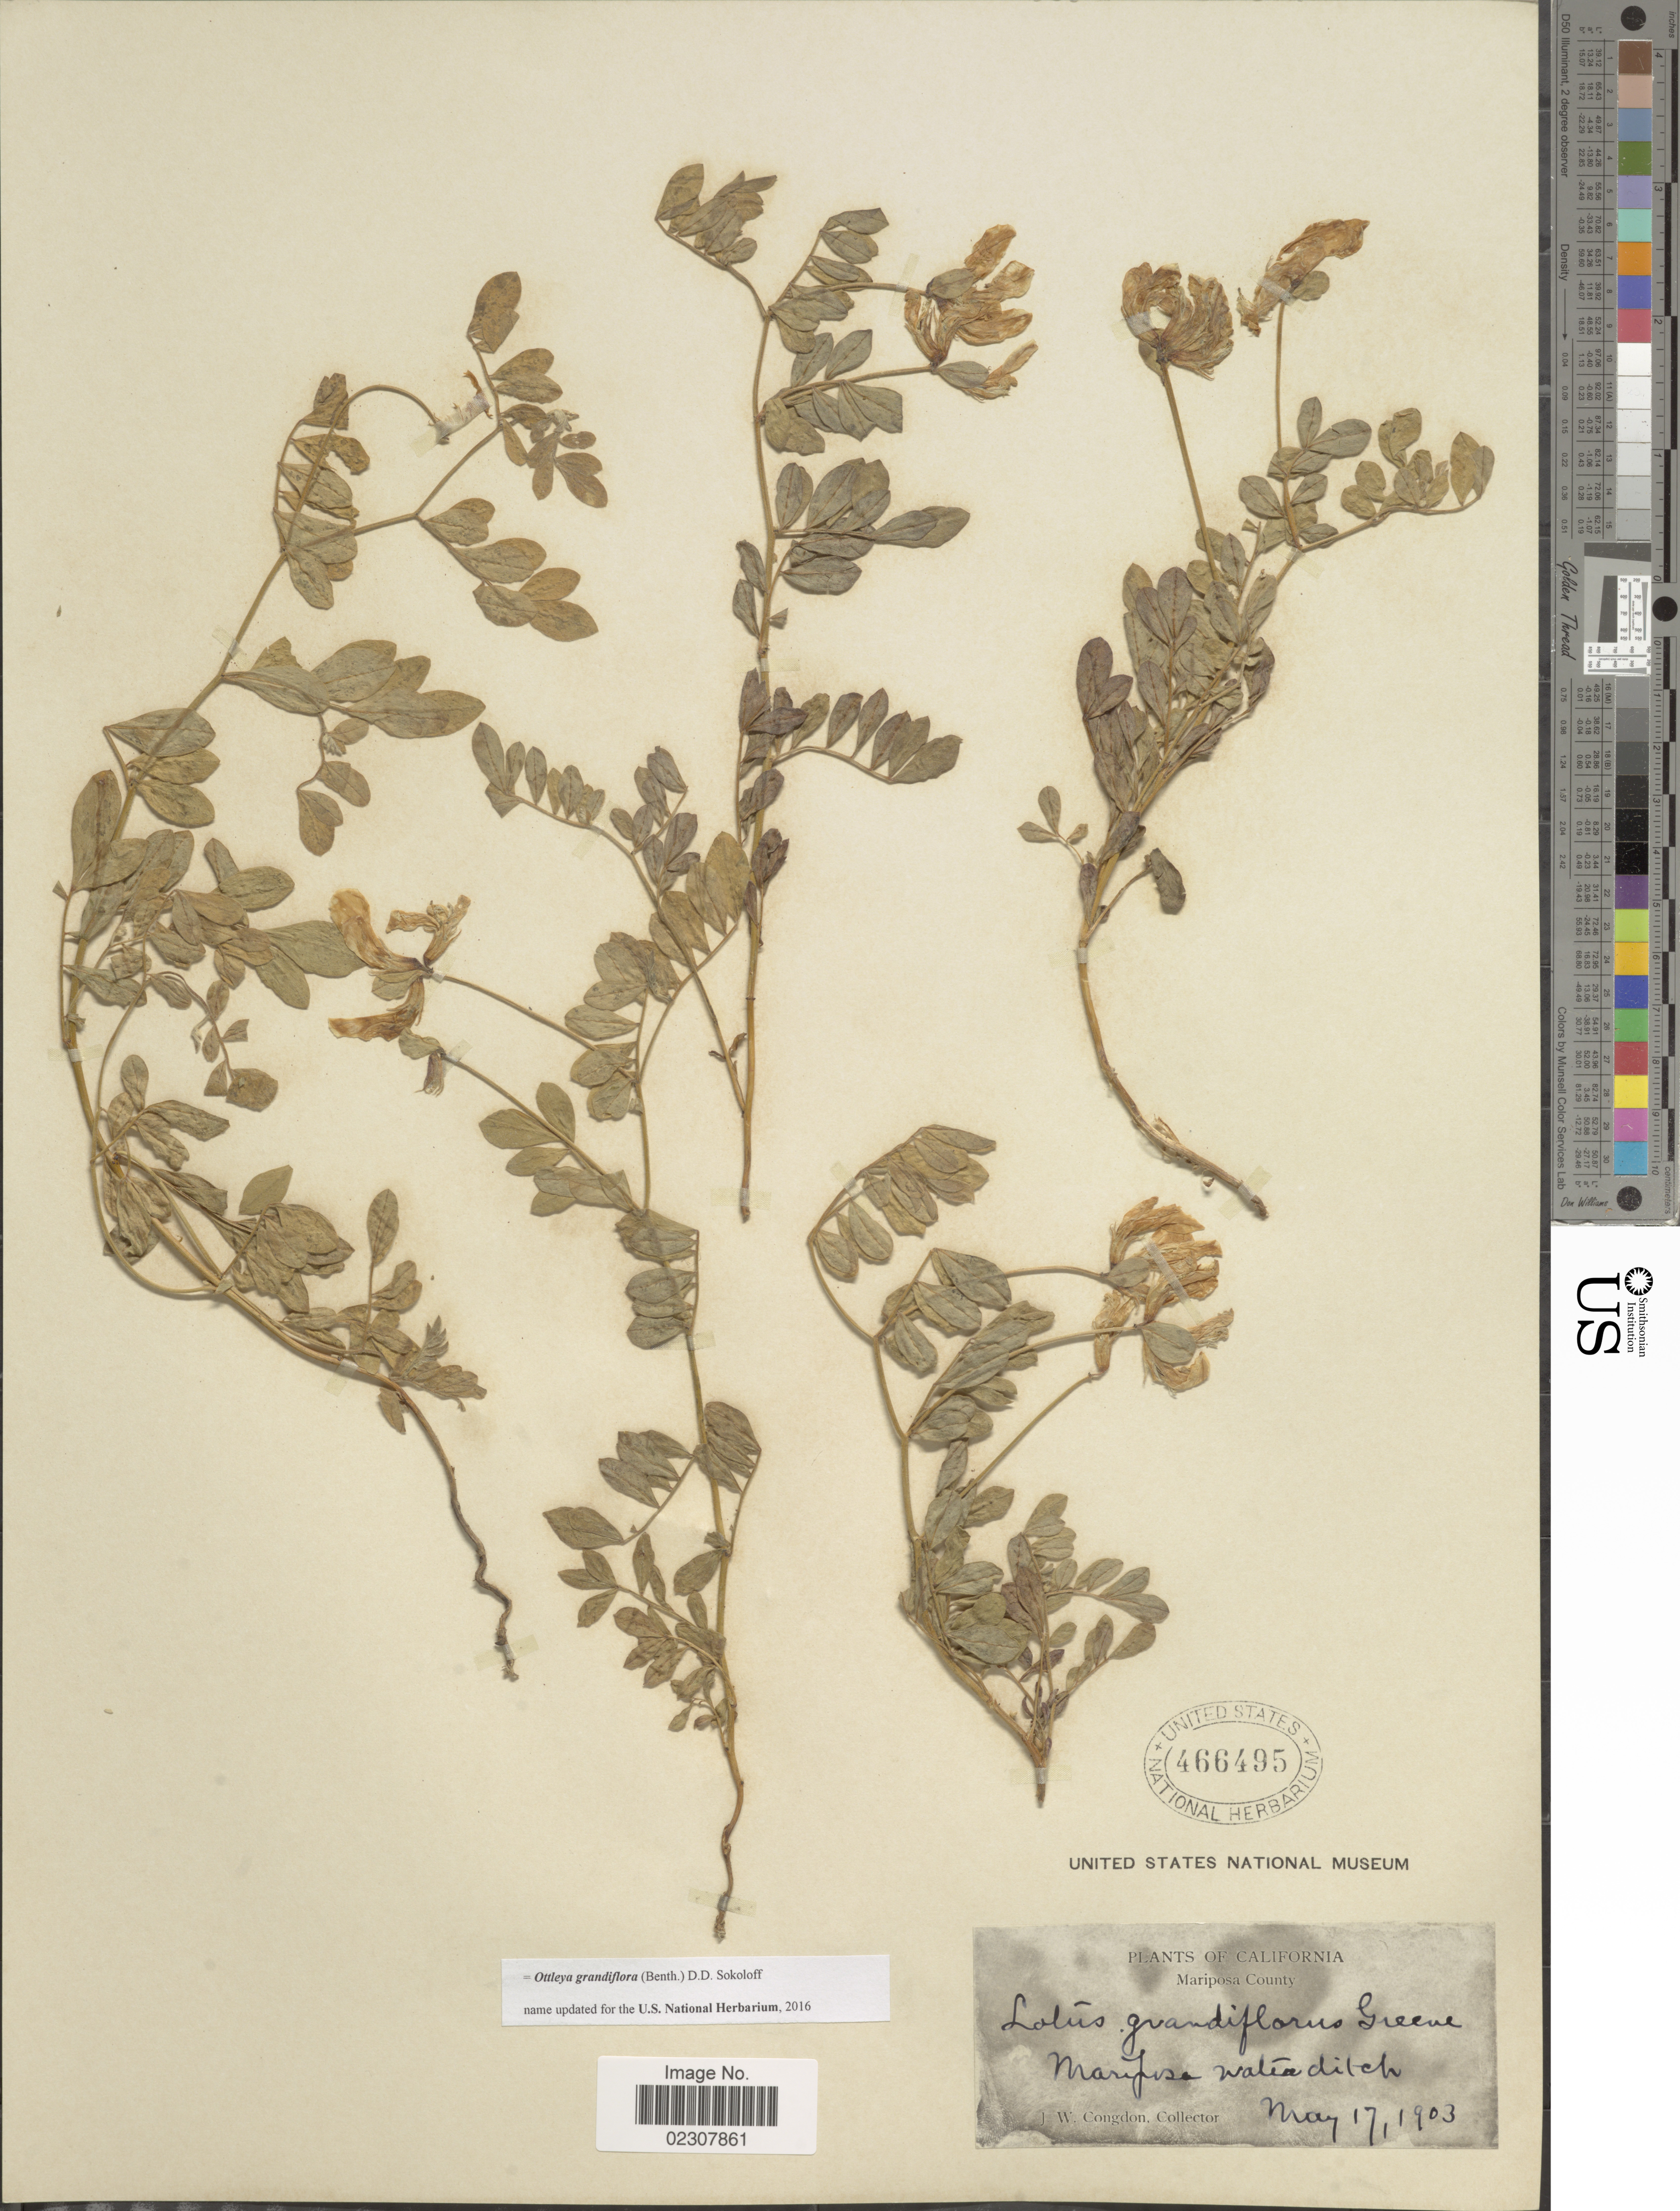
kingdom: Plantae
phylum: Tracheophyta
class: Magnoliopsida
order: Fabales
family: Fabaceae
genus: Ottleya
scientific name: Ottleya grandiflora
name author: (Benth.) D.D. Sokoloff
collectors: J. W. Congdon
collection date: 1903-05-17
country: United States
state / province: California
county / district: Mariposa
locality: Mariposa County, Mariposa water ditch.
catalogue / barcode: US 466495